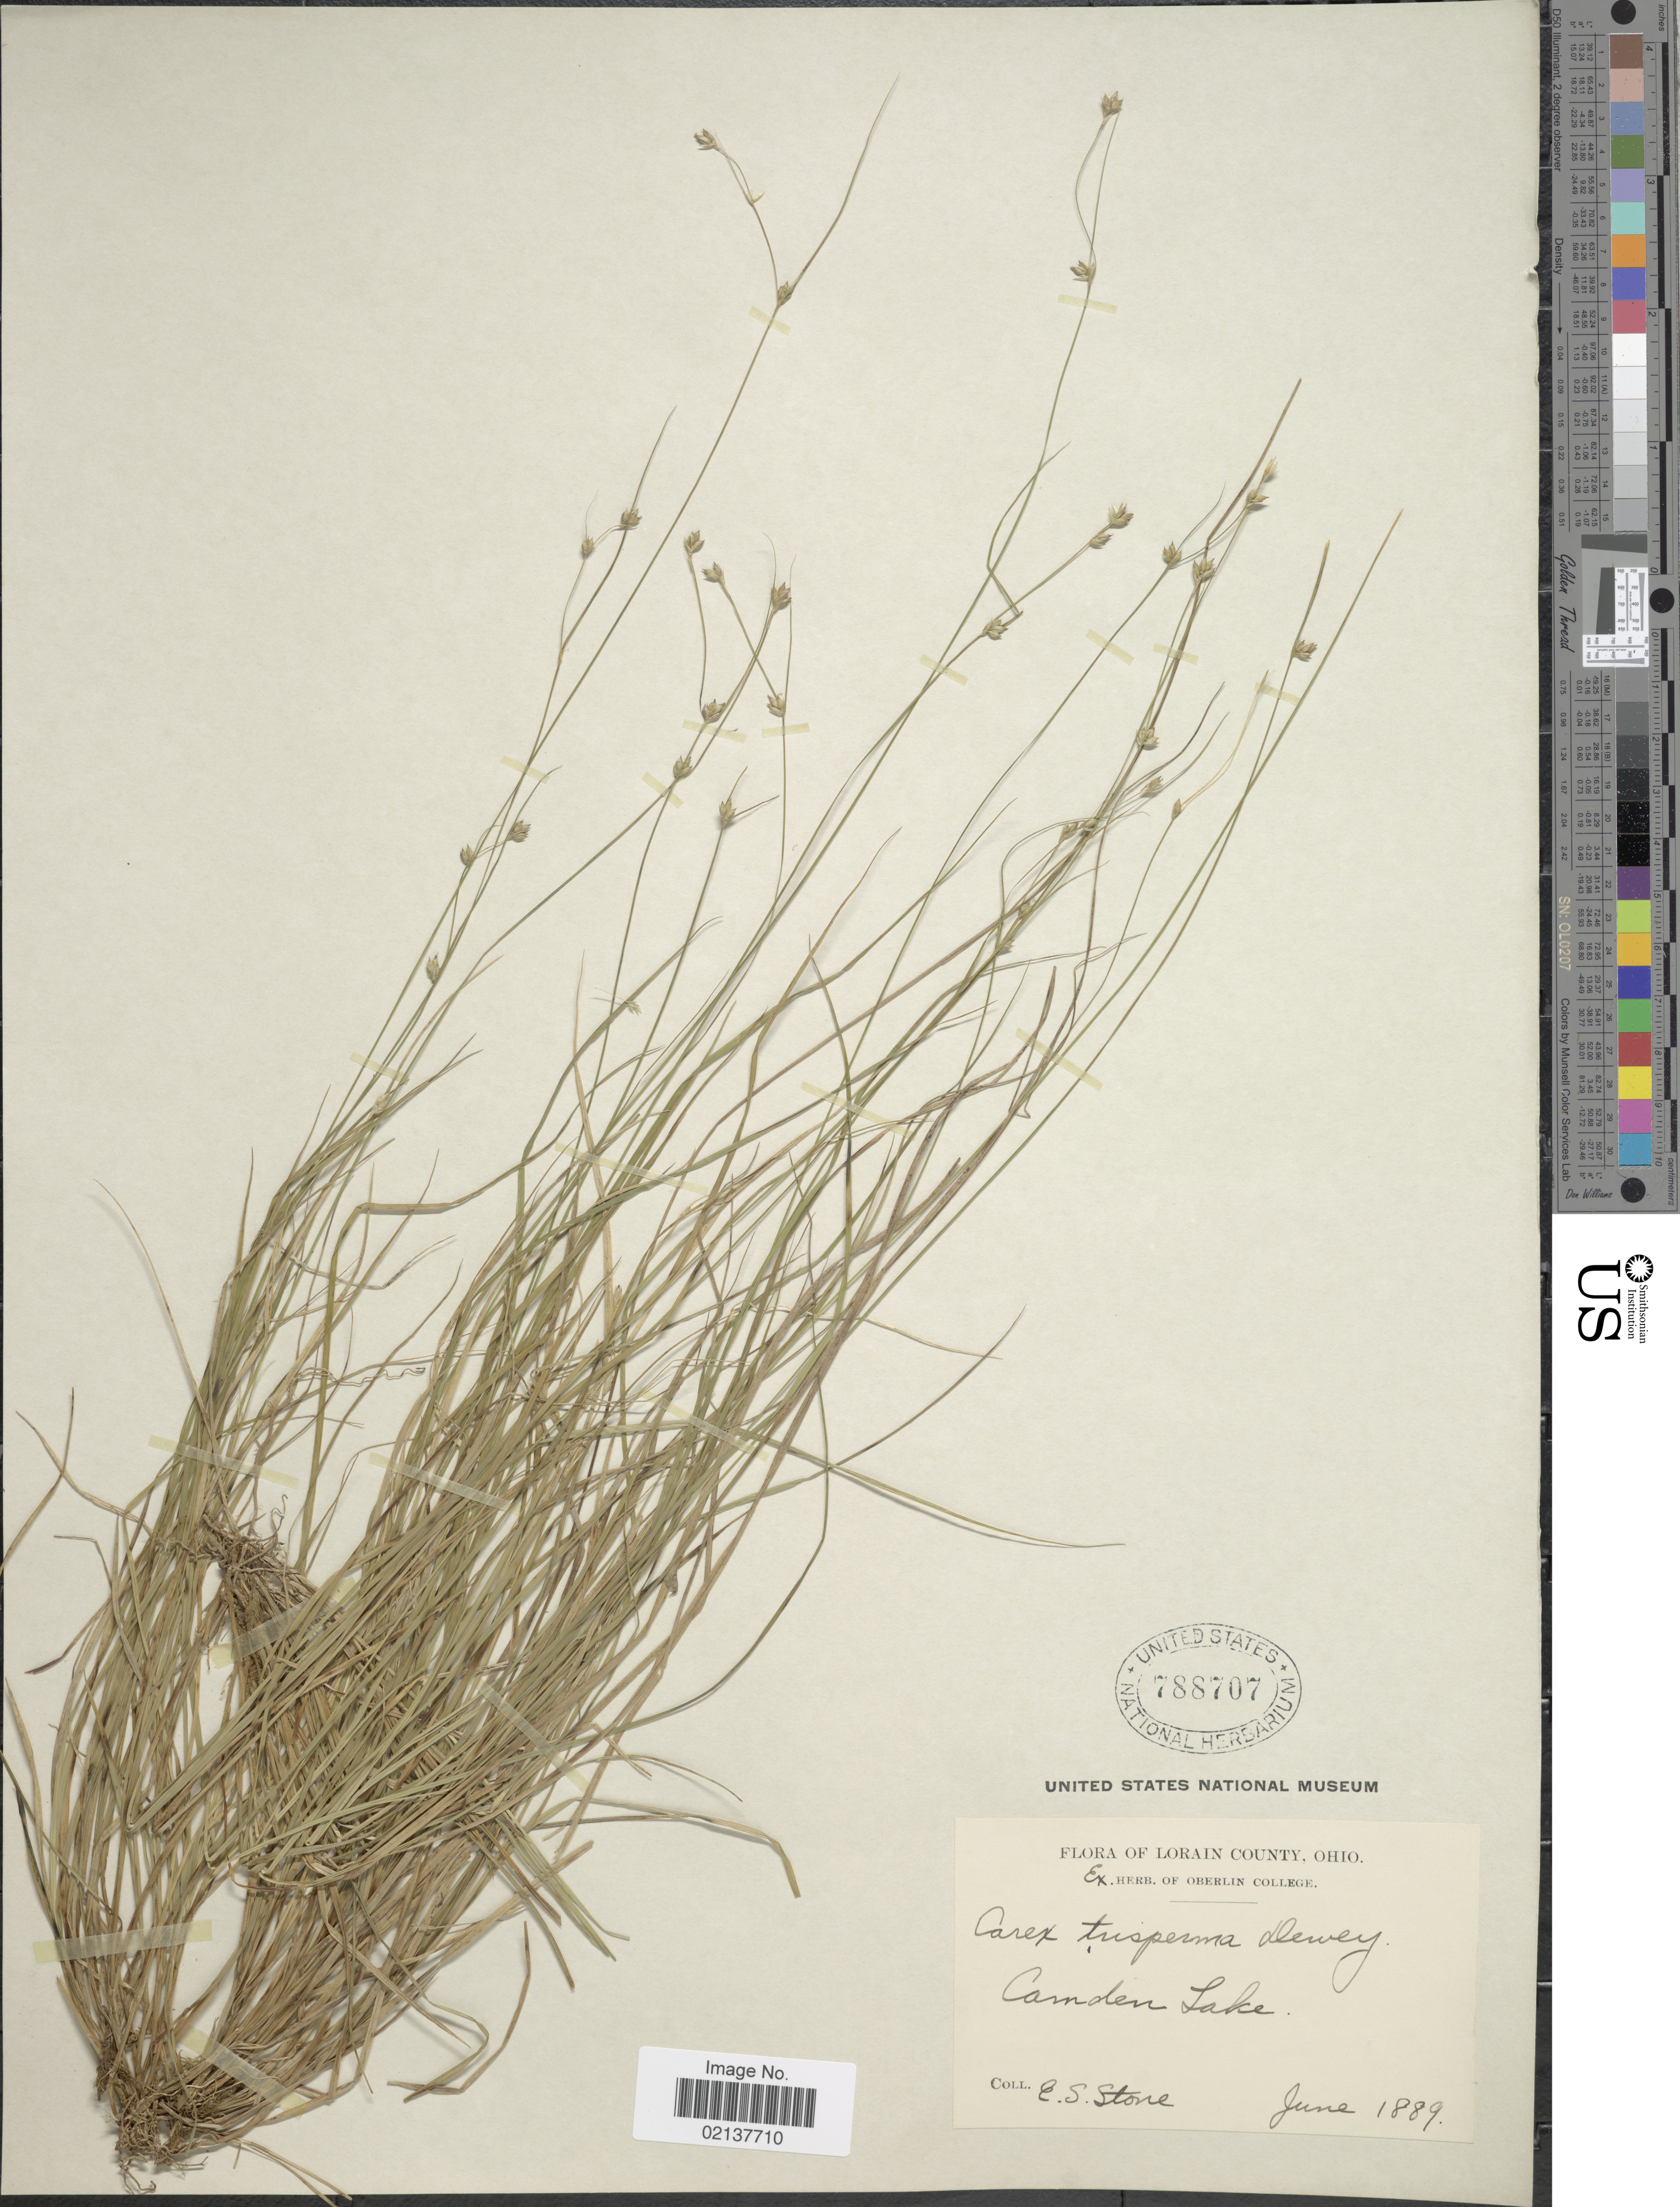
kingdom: Plantae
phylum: Tracheophyta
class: Liliopsida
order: Poales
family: Cyperaceae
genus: Carex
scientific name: Carex trisperma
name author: Dewey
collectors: E. Stone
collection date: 1889-06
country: United States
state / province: Ohio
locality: Lorain County, Camden Lake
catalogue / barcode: US 788707